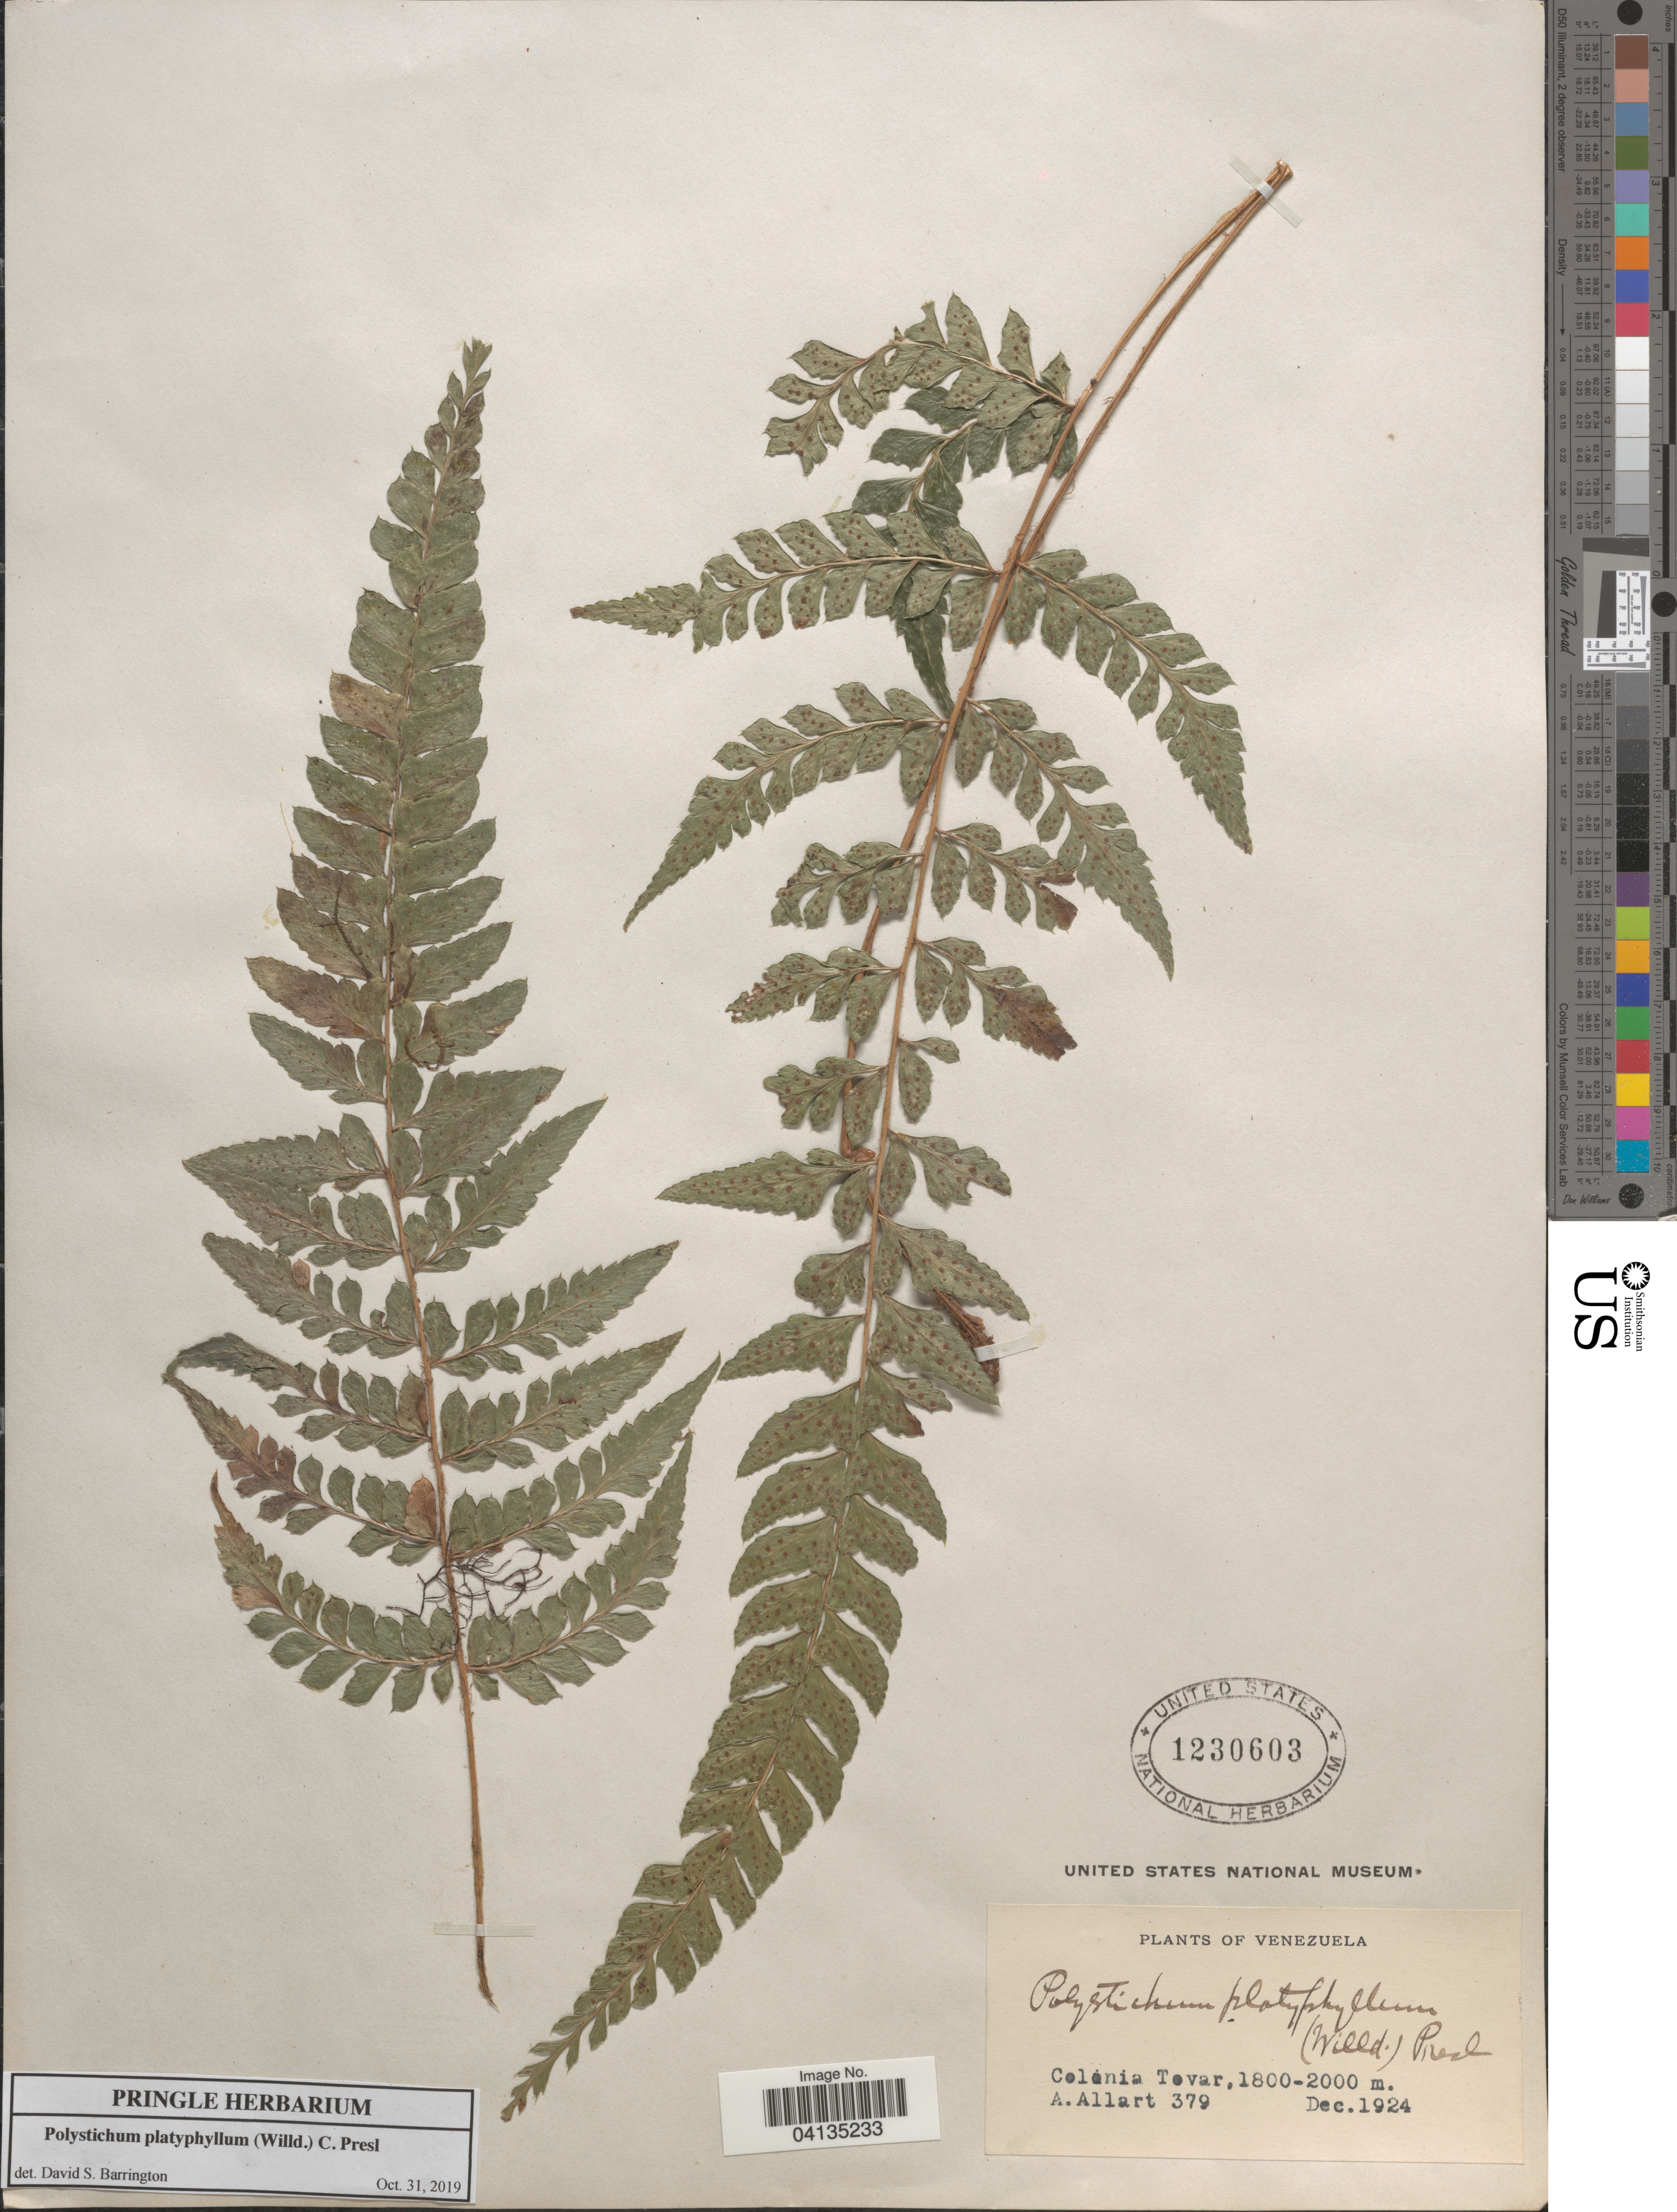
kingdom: Plantae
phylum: Tracheophyta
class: Polypodiopsida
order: Polypodiales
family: Dryopteridaceae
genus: Polystichum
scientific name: Polystichum platyphyllum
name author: (Willd.) C. Presl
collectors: A. Allart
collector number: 379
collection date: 1924-12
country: Venezuela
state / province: Anzoátegui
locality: Colonia Tovar.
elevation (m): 1800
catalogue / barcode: US 1230603